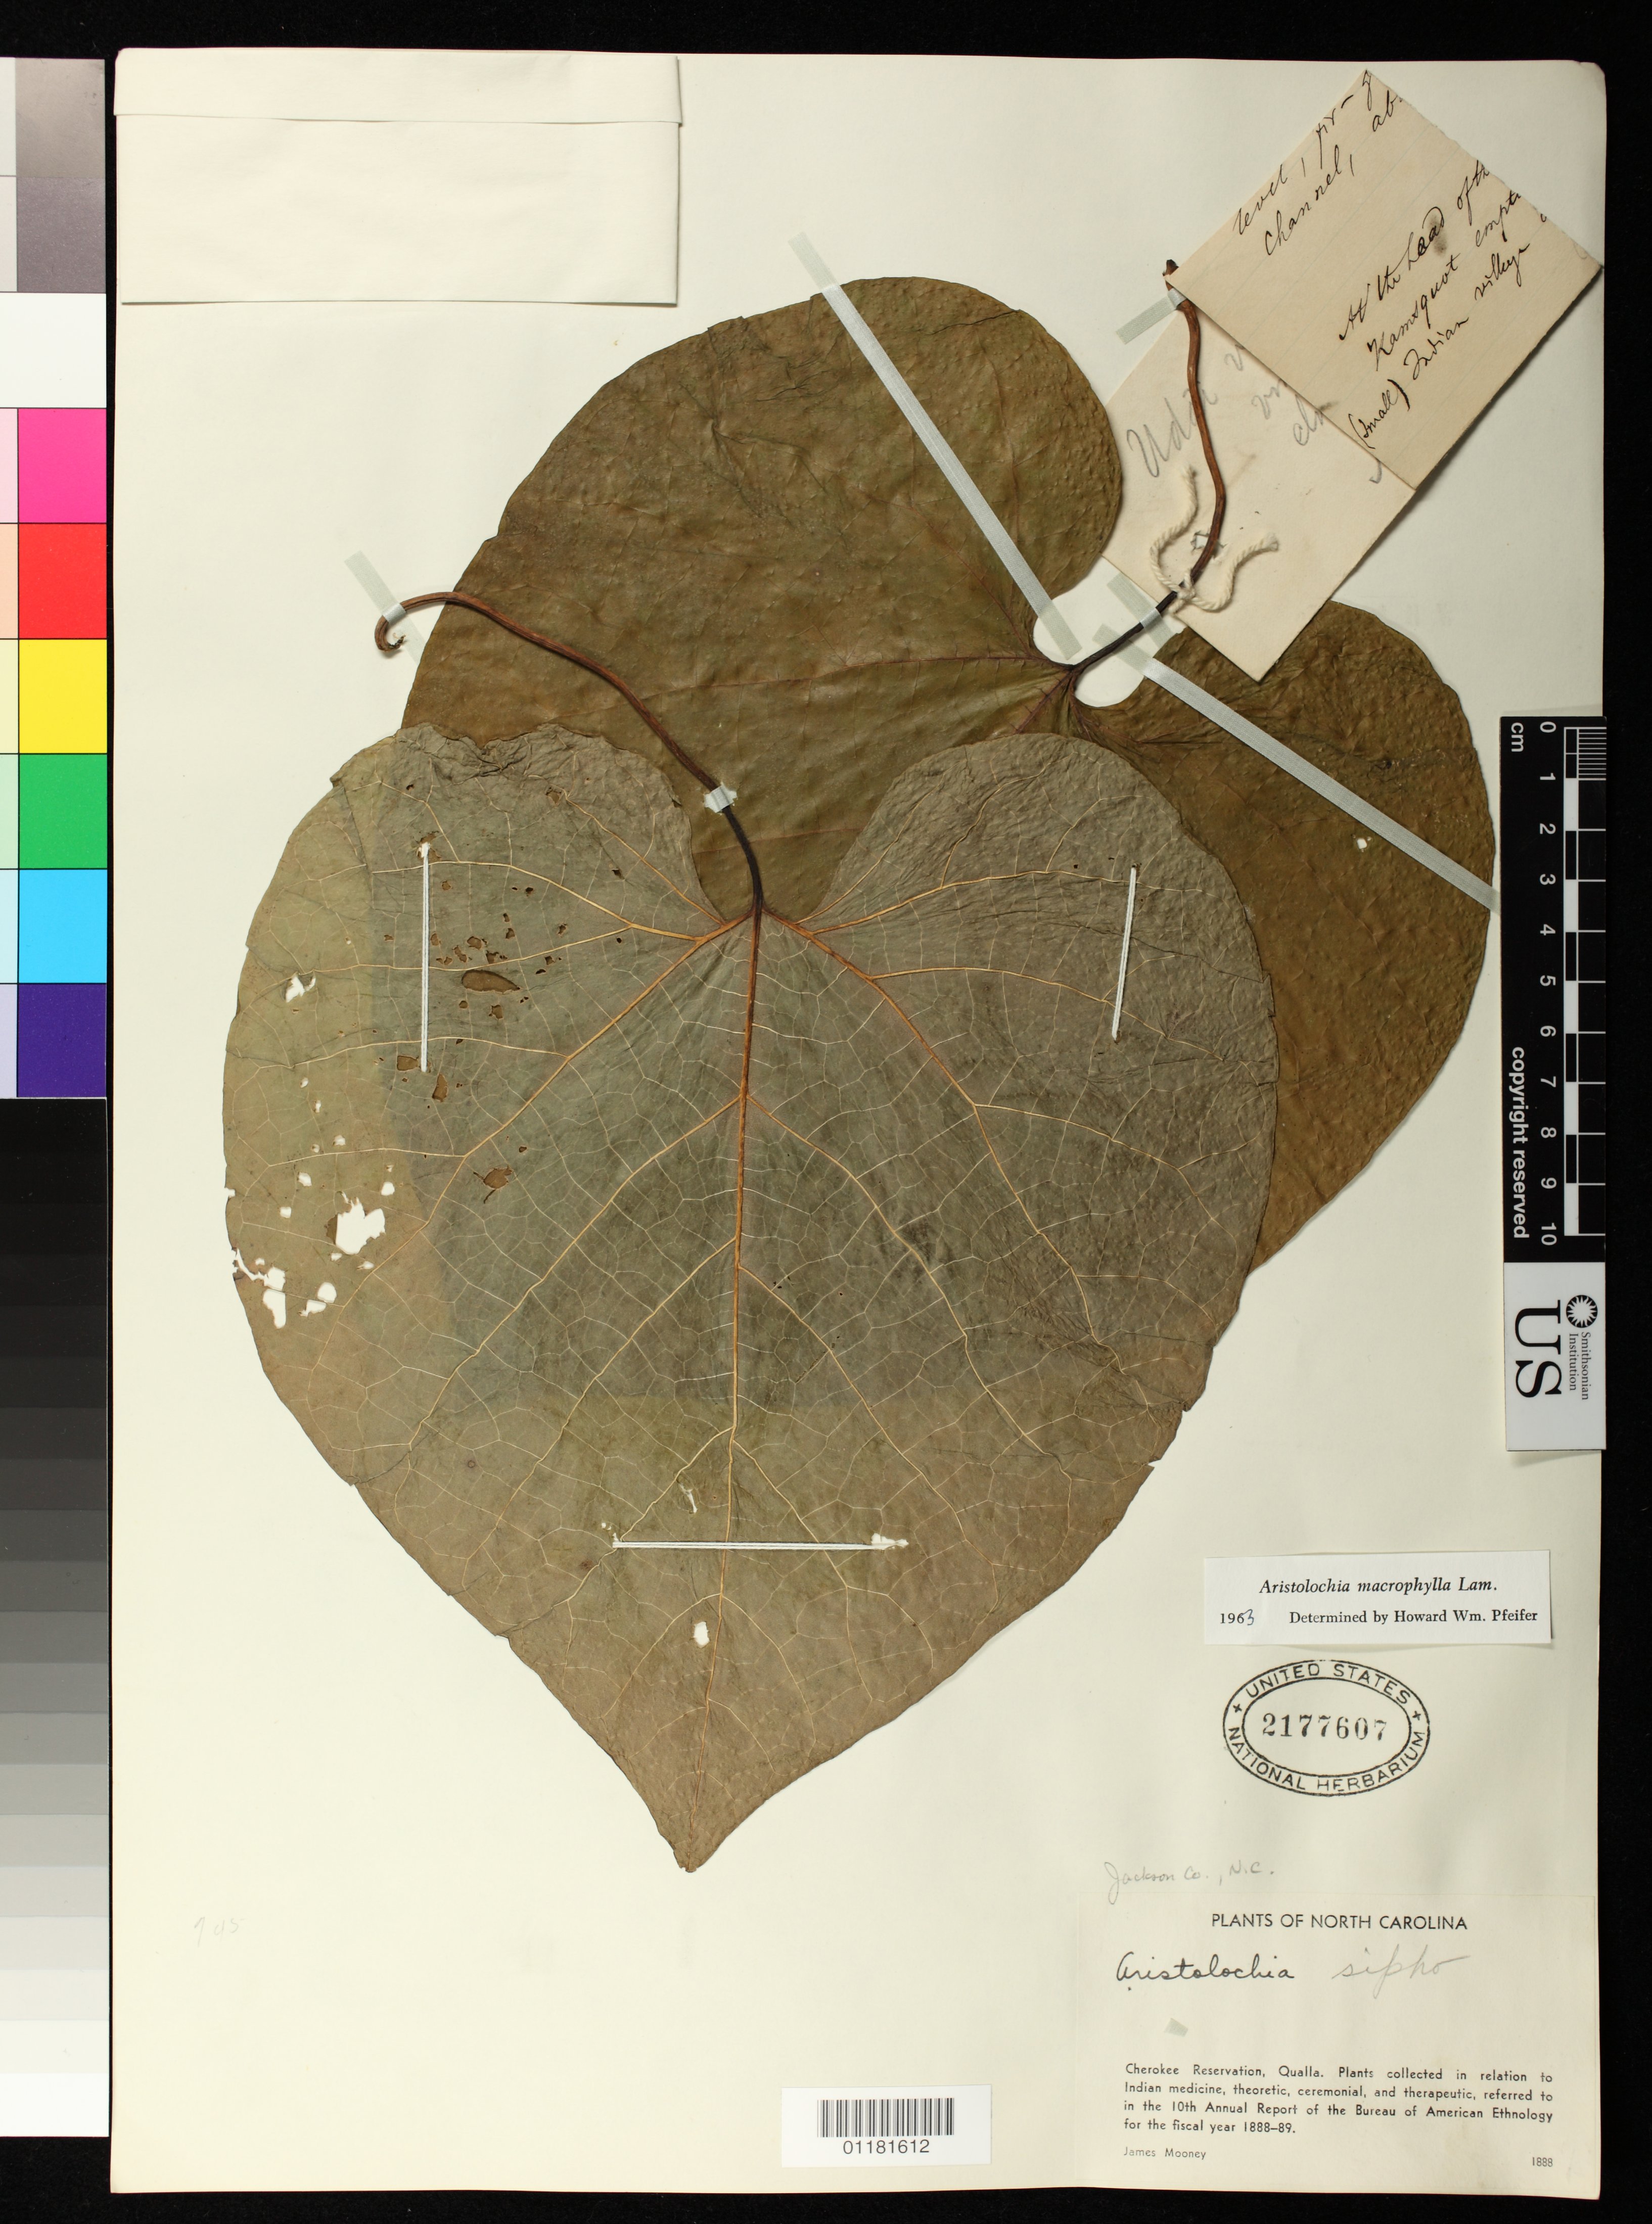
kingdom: Plantae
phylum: Tracheophyta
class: Magnoliopsida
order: Piperales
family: Aristolochiaceae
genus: Aristolochia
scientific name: Aristolochia macrophylla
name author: Lam.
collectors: J. Mooney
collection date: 1888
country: United States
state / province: North Carolina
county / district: Jackson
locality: Jackson County Cherokee Reservation, Qualla.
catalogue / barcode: US 2177607